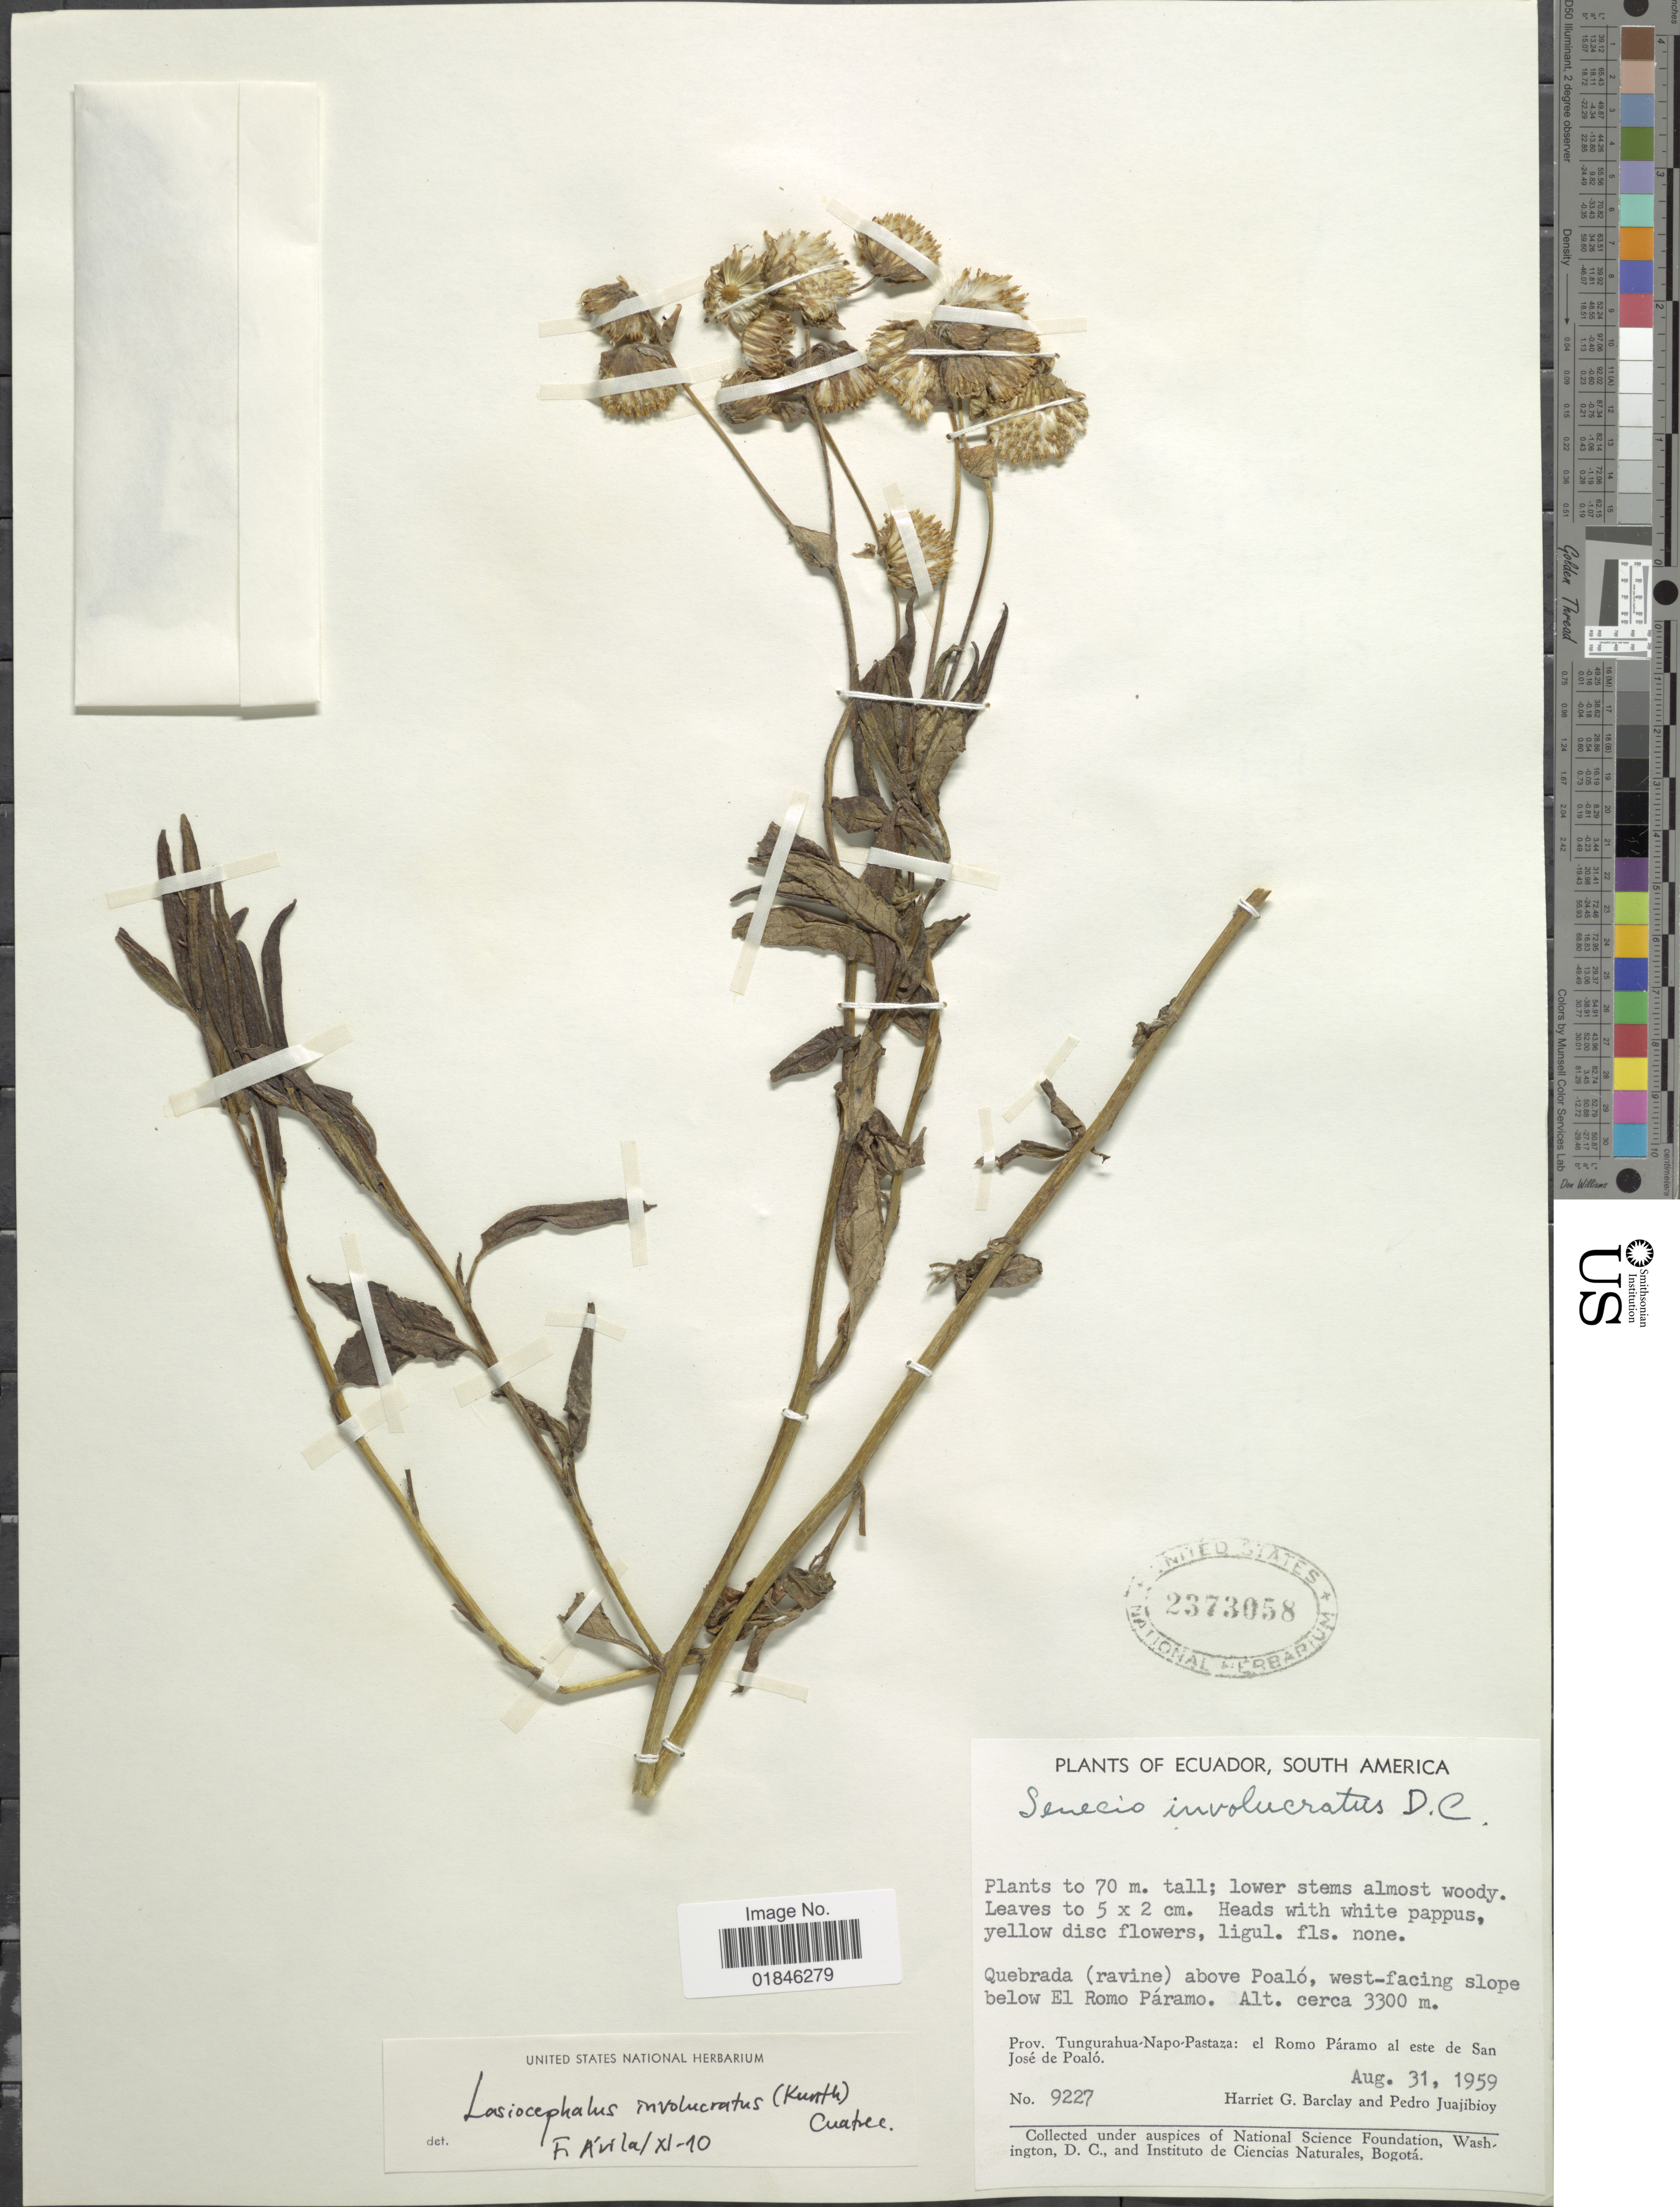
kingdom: Plantae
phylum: Tracheophyta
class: Magnoliopsida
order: Asterales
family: Asteraceae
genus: Senecio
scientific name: Senecio involucratus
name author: (Kunth) DC.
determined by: Salomon, Luciana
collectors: H. G. Barclay & P. Juajibioy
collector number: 9227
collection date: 1959-08-31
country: Ecuador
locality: Quebrada (ravine) above Poaló, west-facing slope below El Romo Páramo. Prov. Tungurahu-Napo-Pastaza: el Romo Páramo al este de San José de Poaló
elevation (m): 3300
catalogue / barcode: US 2373058